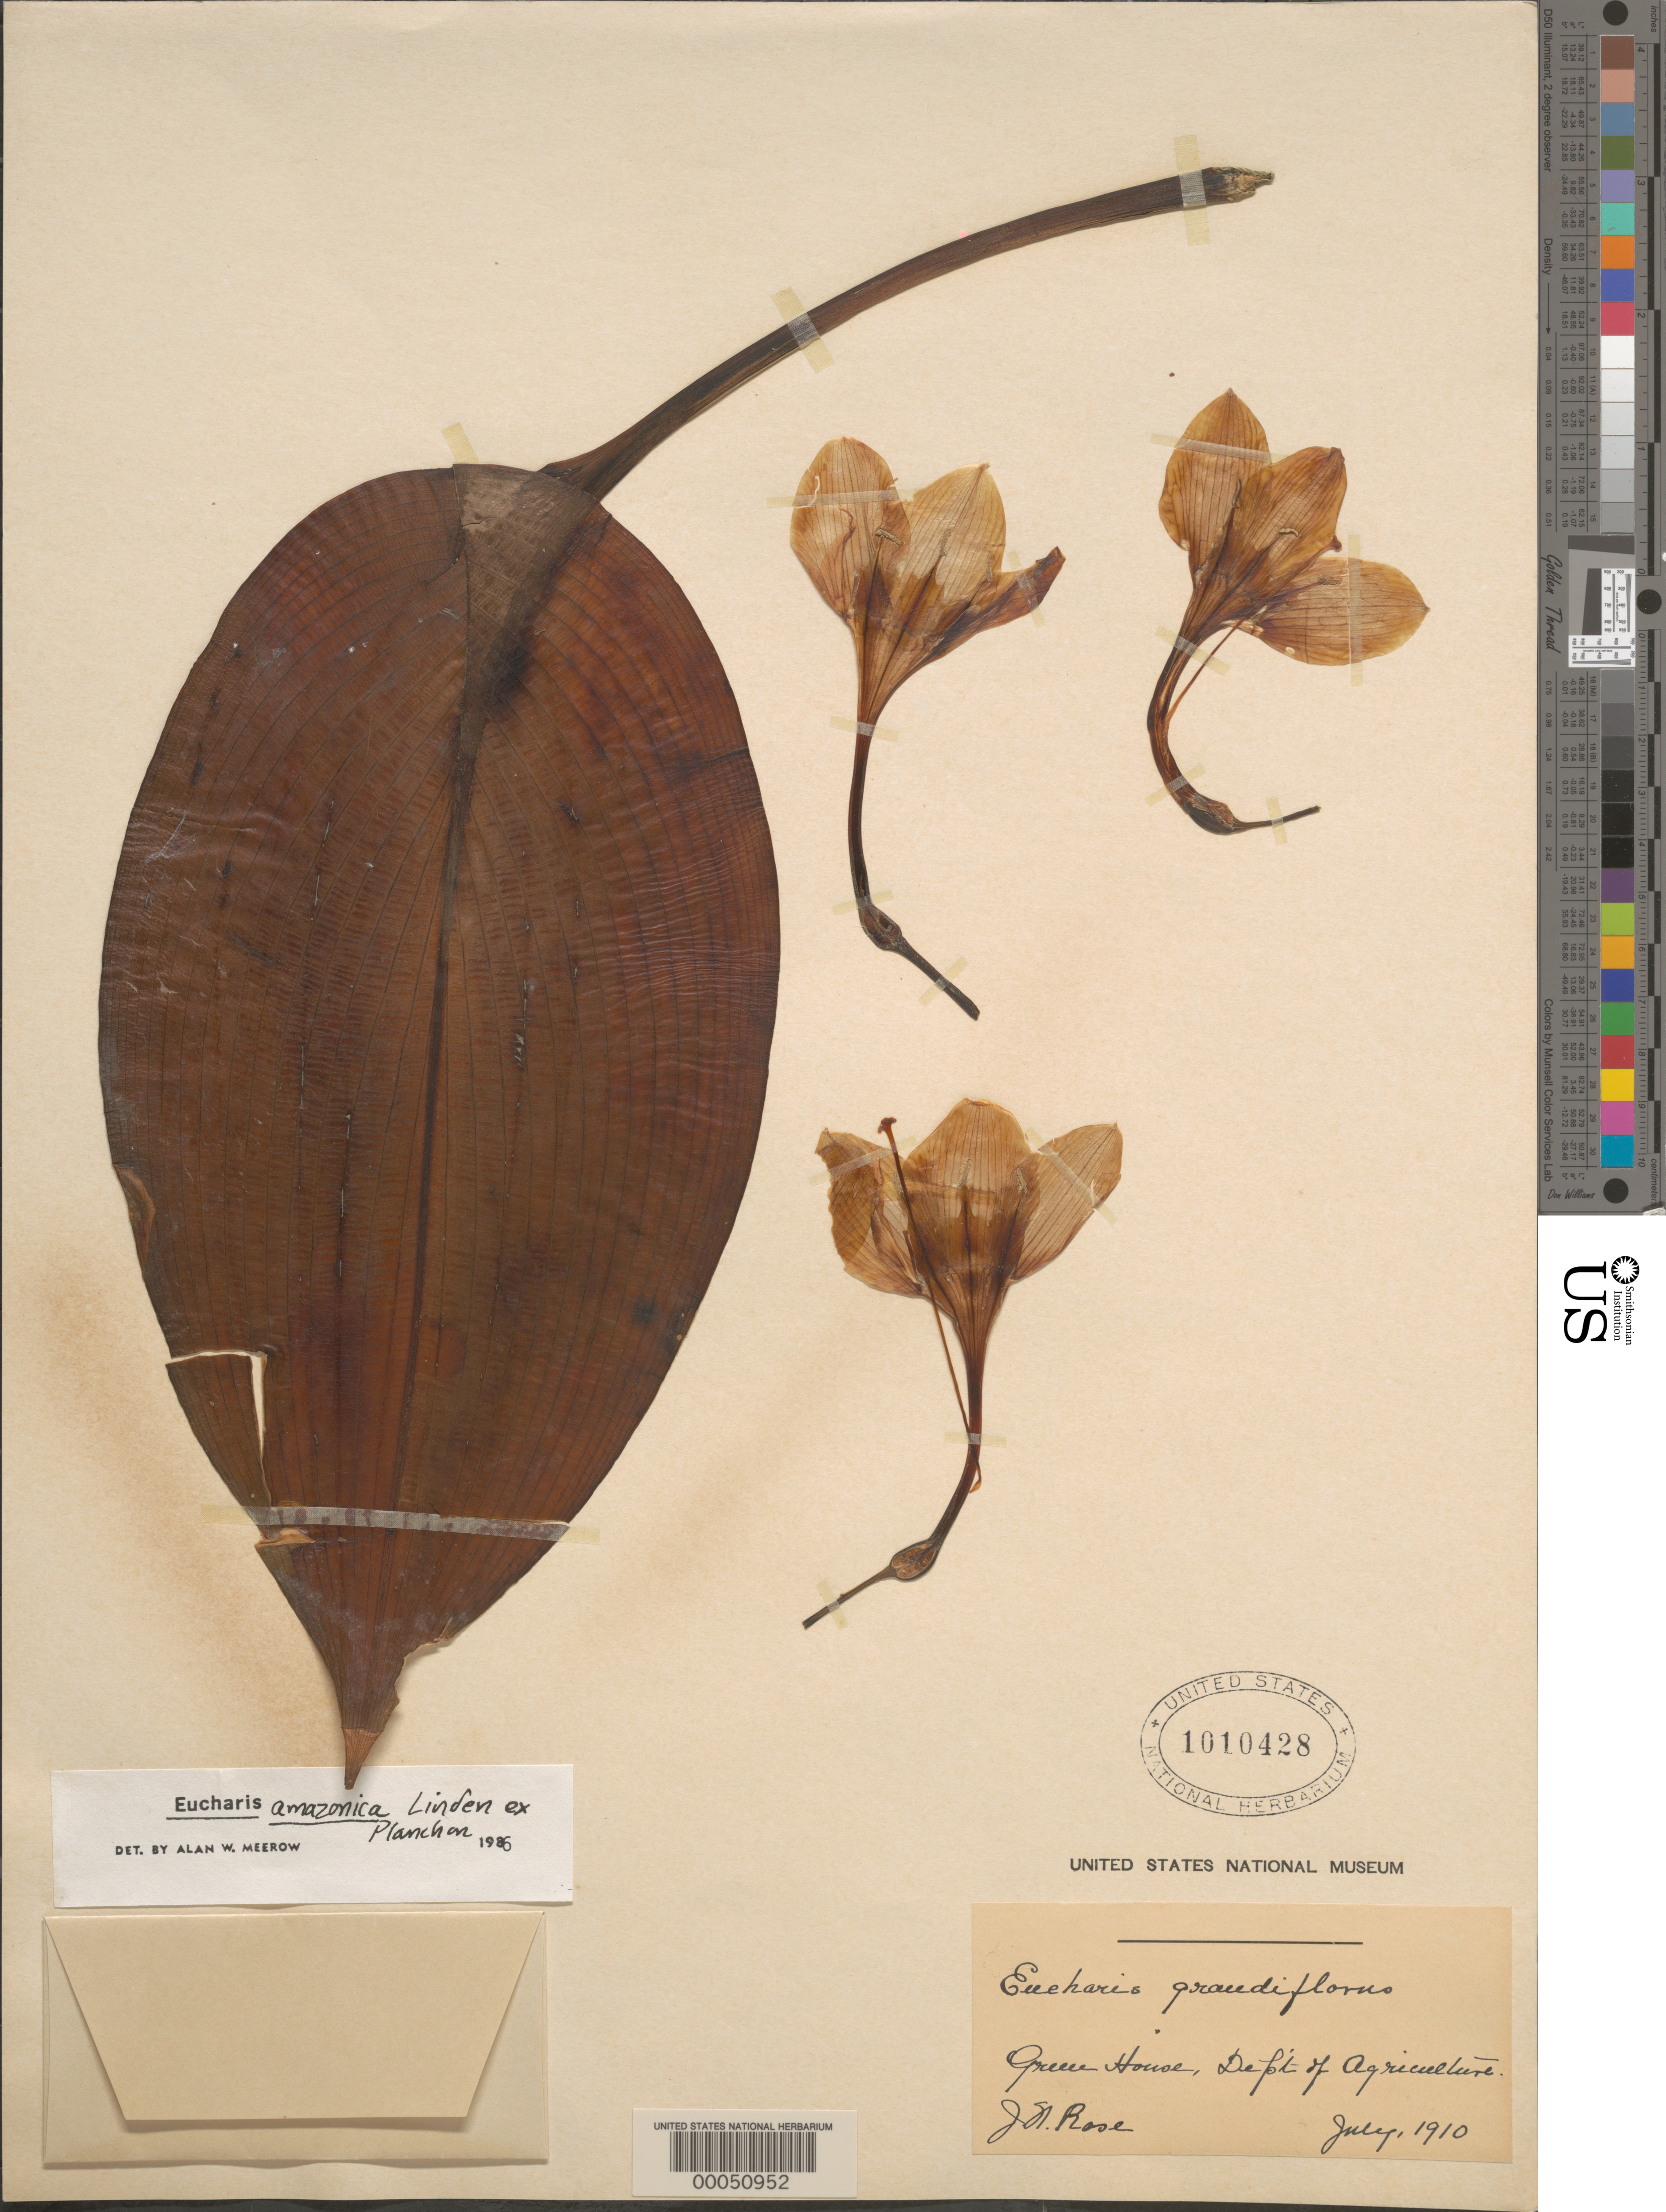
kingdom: Plantae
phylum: Tracheophyta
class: Liliopsida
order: Asparagales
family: Amaryllidaceae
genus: Eucharis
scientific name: Eucharis amazonica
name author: Linden ex Planch.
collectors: J. N. Rose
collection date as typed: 24 Jun 1898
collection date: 1898-06-24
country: Germany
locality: Gorgenthal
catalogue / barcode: US 1010428